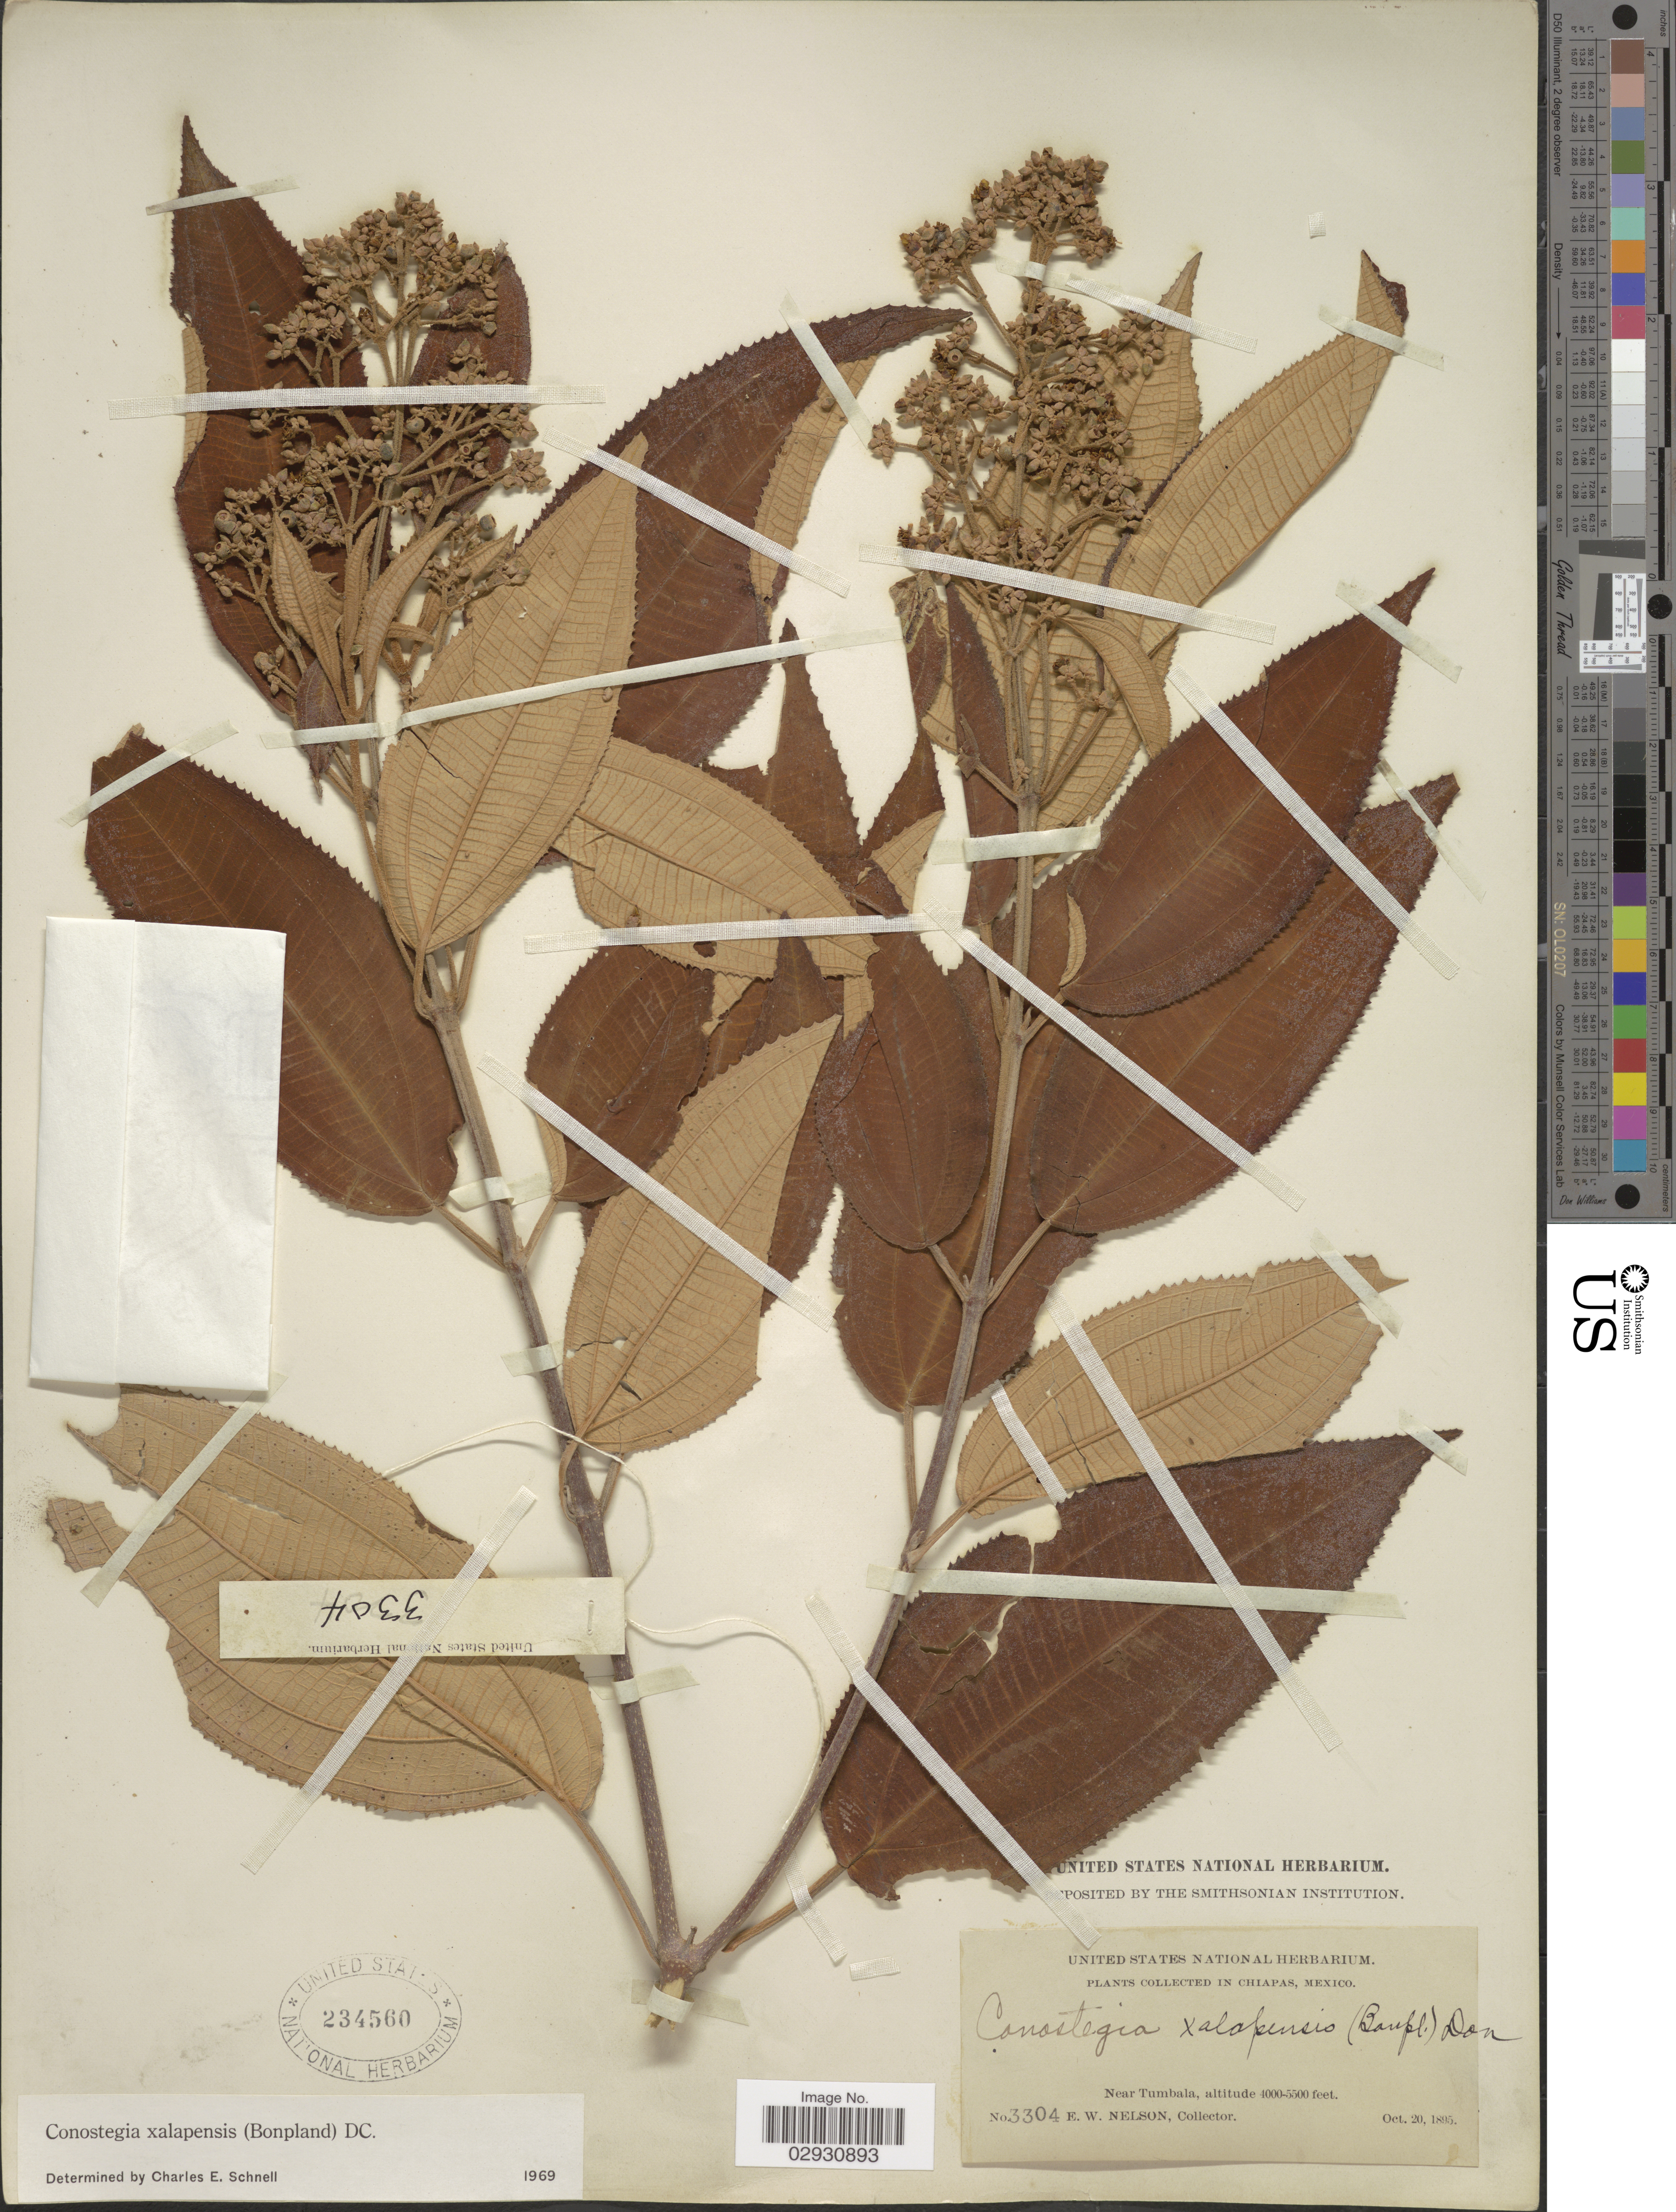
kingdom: Plantae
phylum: Tracheophyta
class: Magnoliopsida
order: Myrtales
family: Melastomataceae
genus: Conostegia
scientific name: Conostegia quadrangularis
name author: Schltdl. ex Steud.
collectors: E. W. Nelson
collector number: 3304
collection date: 1895-10-20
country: Mexico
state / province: Chiapas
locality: Near Tumbala.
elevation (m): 1219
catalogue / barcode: US 234560